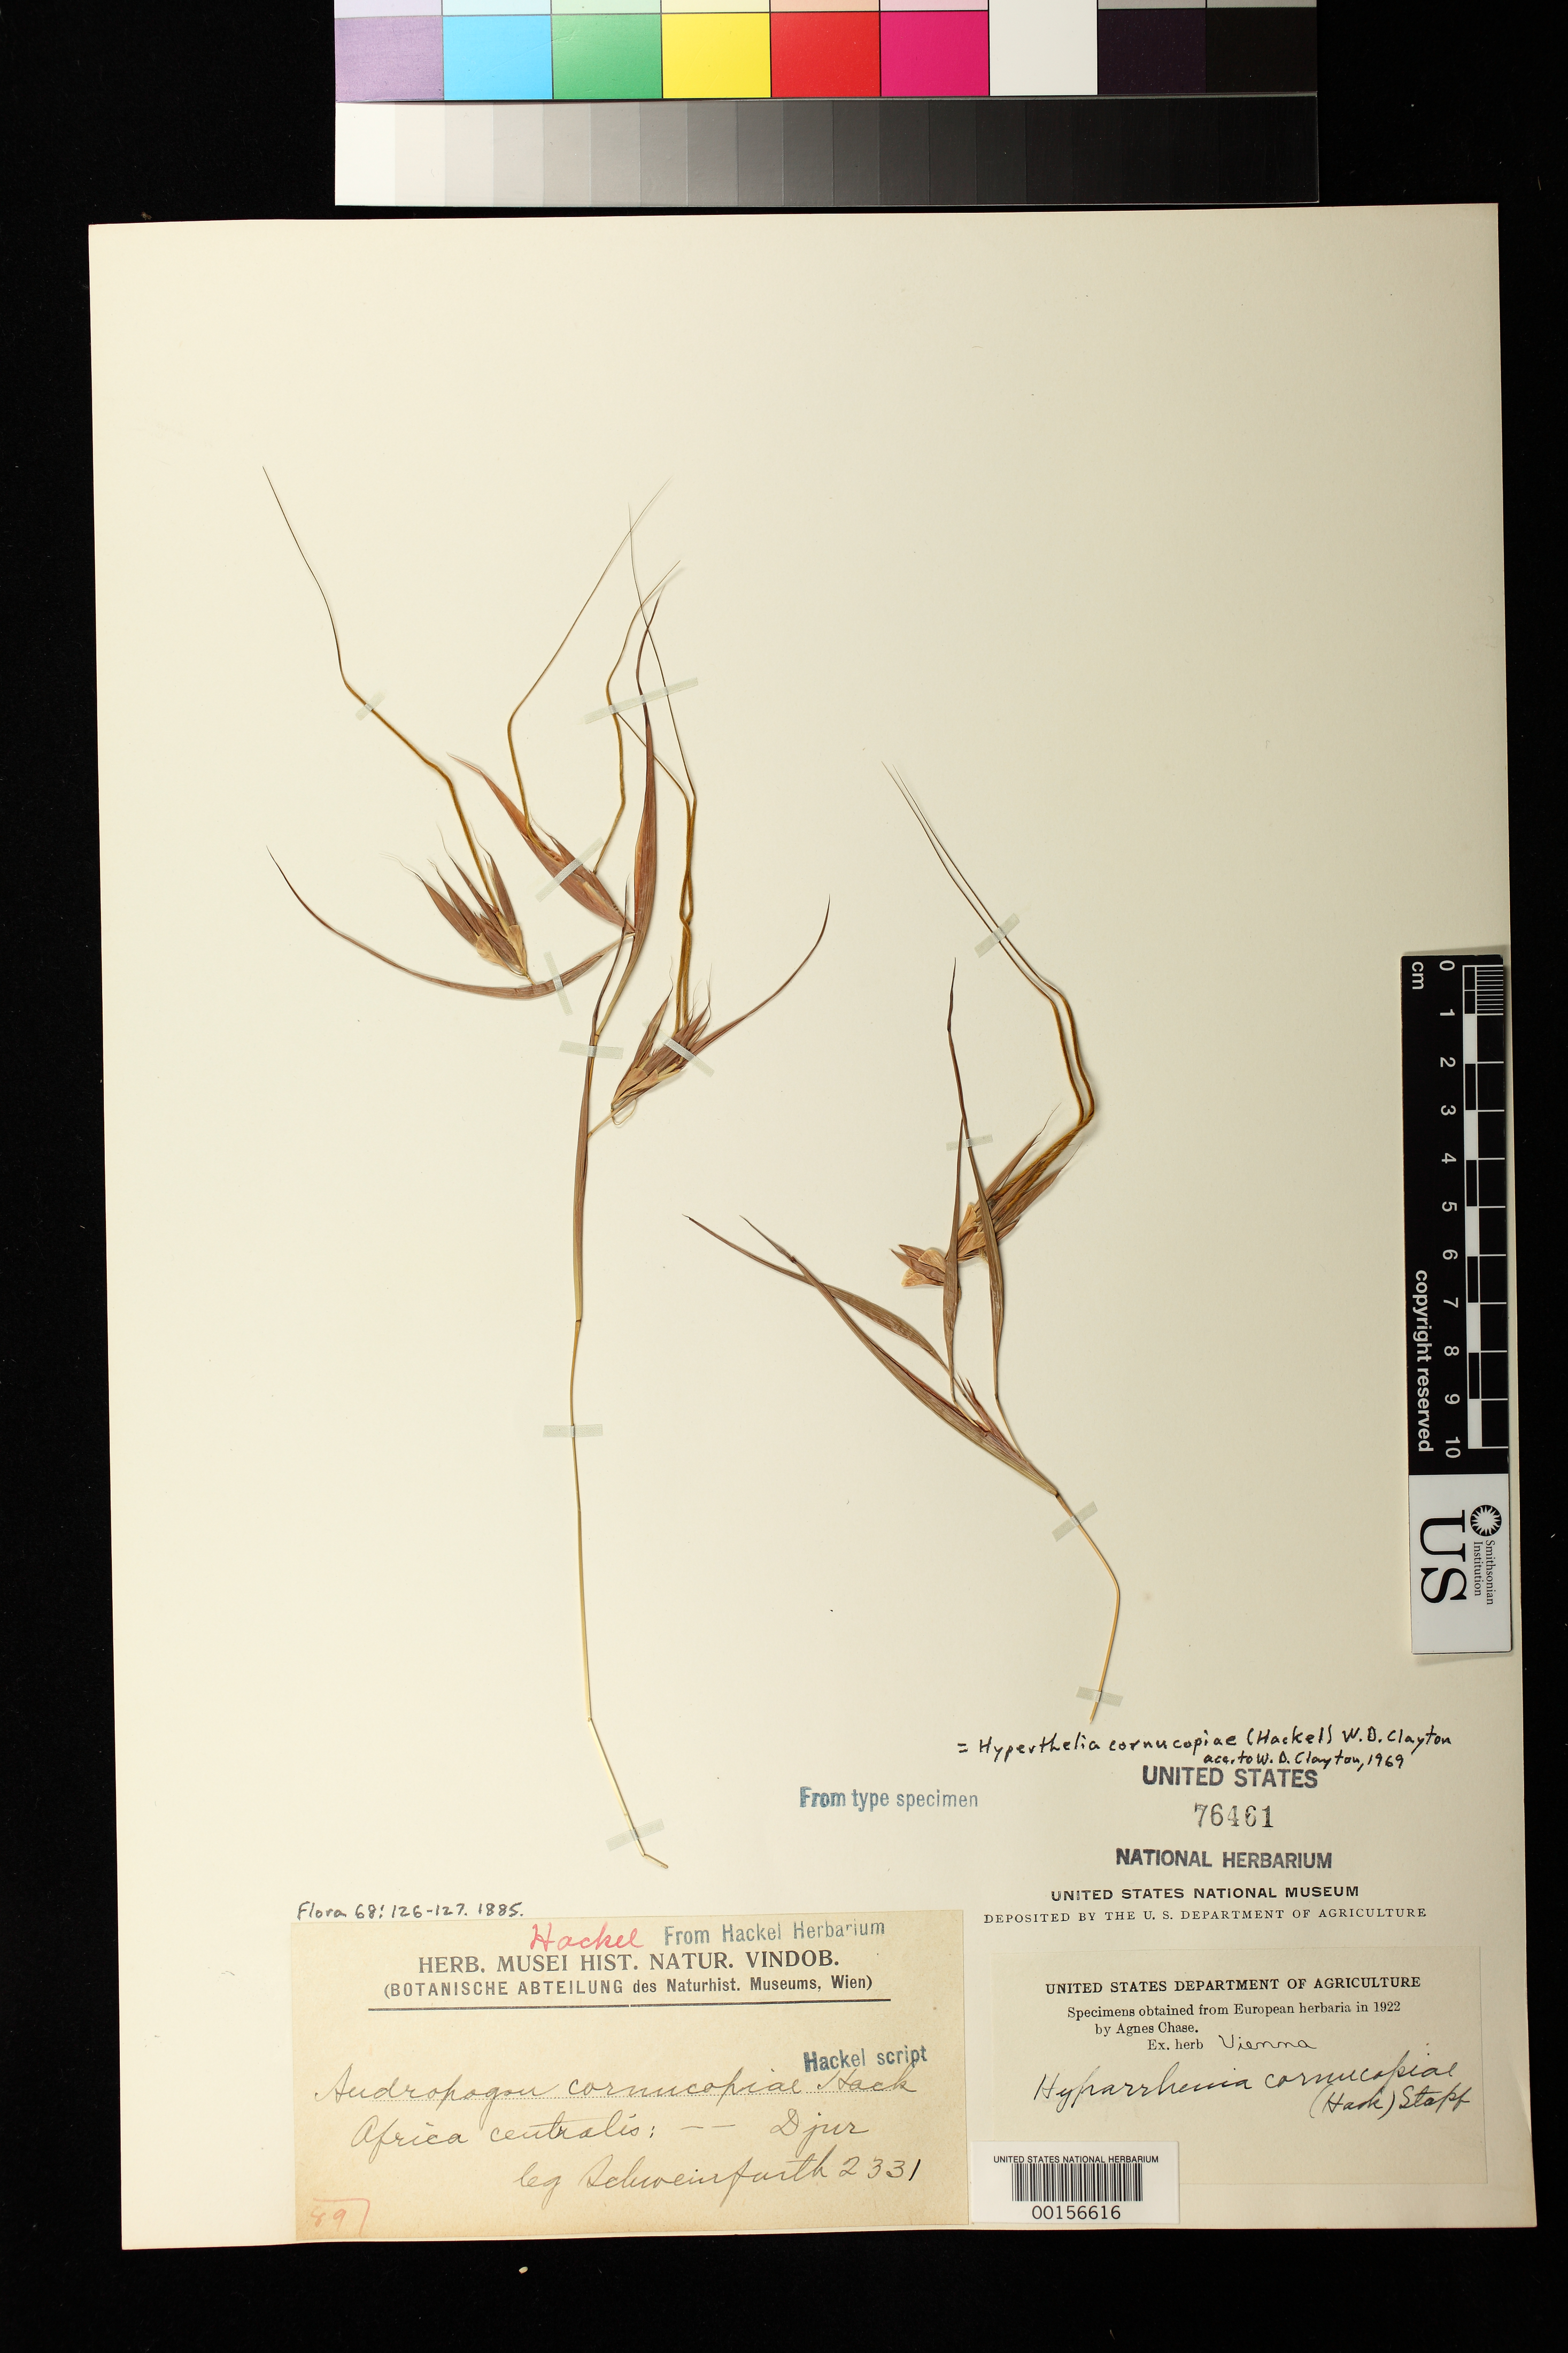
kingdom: Plantae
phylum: Tracheophyta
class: Liliopsida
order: Poales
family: Poaceae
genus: Andropogon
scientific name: Andropogon cornucopiae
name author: Hack.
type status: Isotype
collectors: G. A. Schweinfurth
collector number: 2331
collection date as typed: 10 Sep 1869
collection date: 1869-09-10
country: Sudan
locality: Seriba Ghattas in [illegible] Djur. [Protologue, "Africa centralis: ad Seriba Ghattas in terra Djur"]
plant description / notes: Fragmentary material (two culms with infls. and lvs.) of type specimen ex herb. Vienna.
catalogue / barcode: US 76461